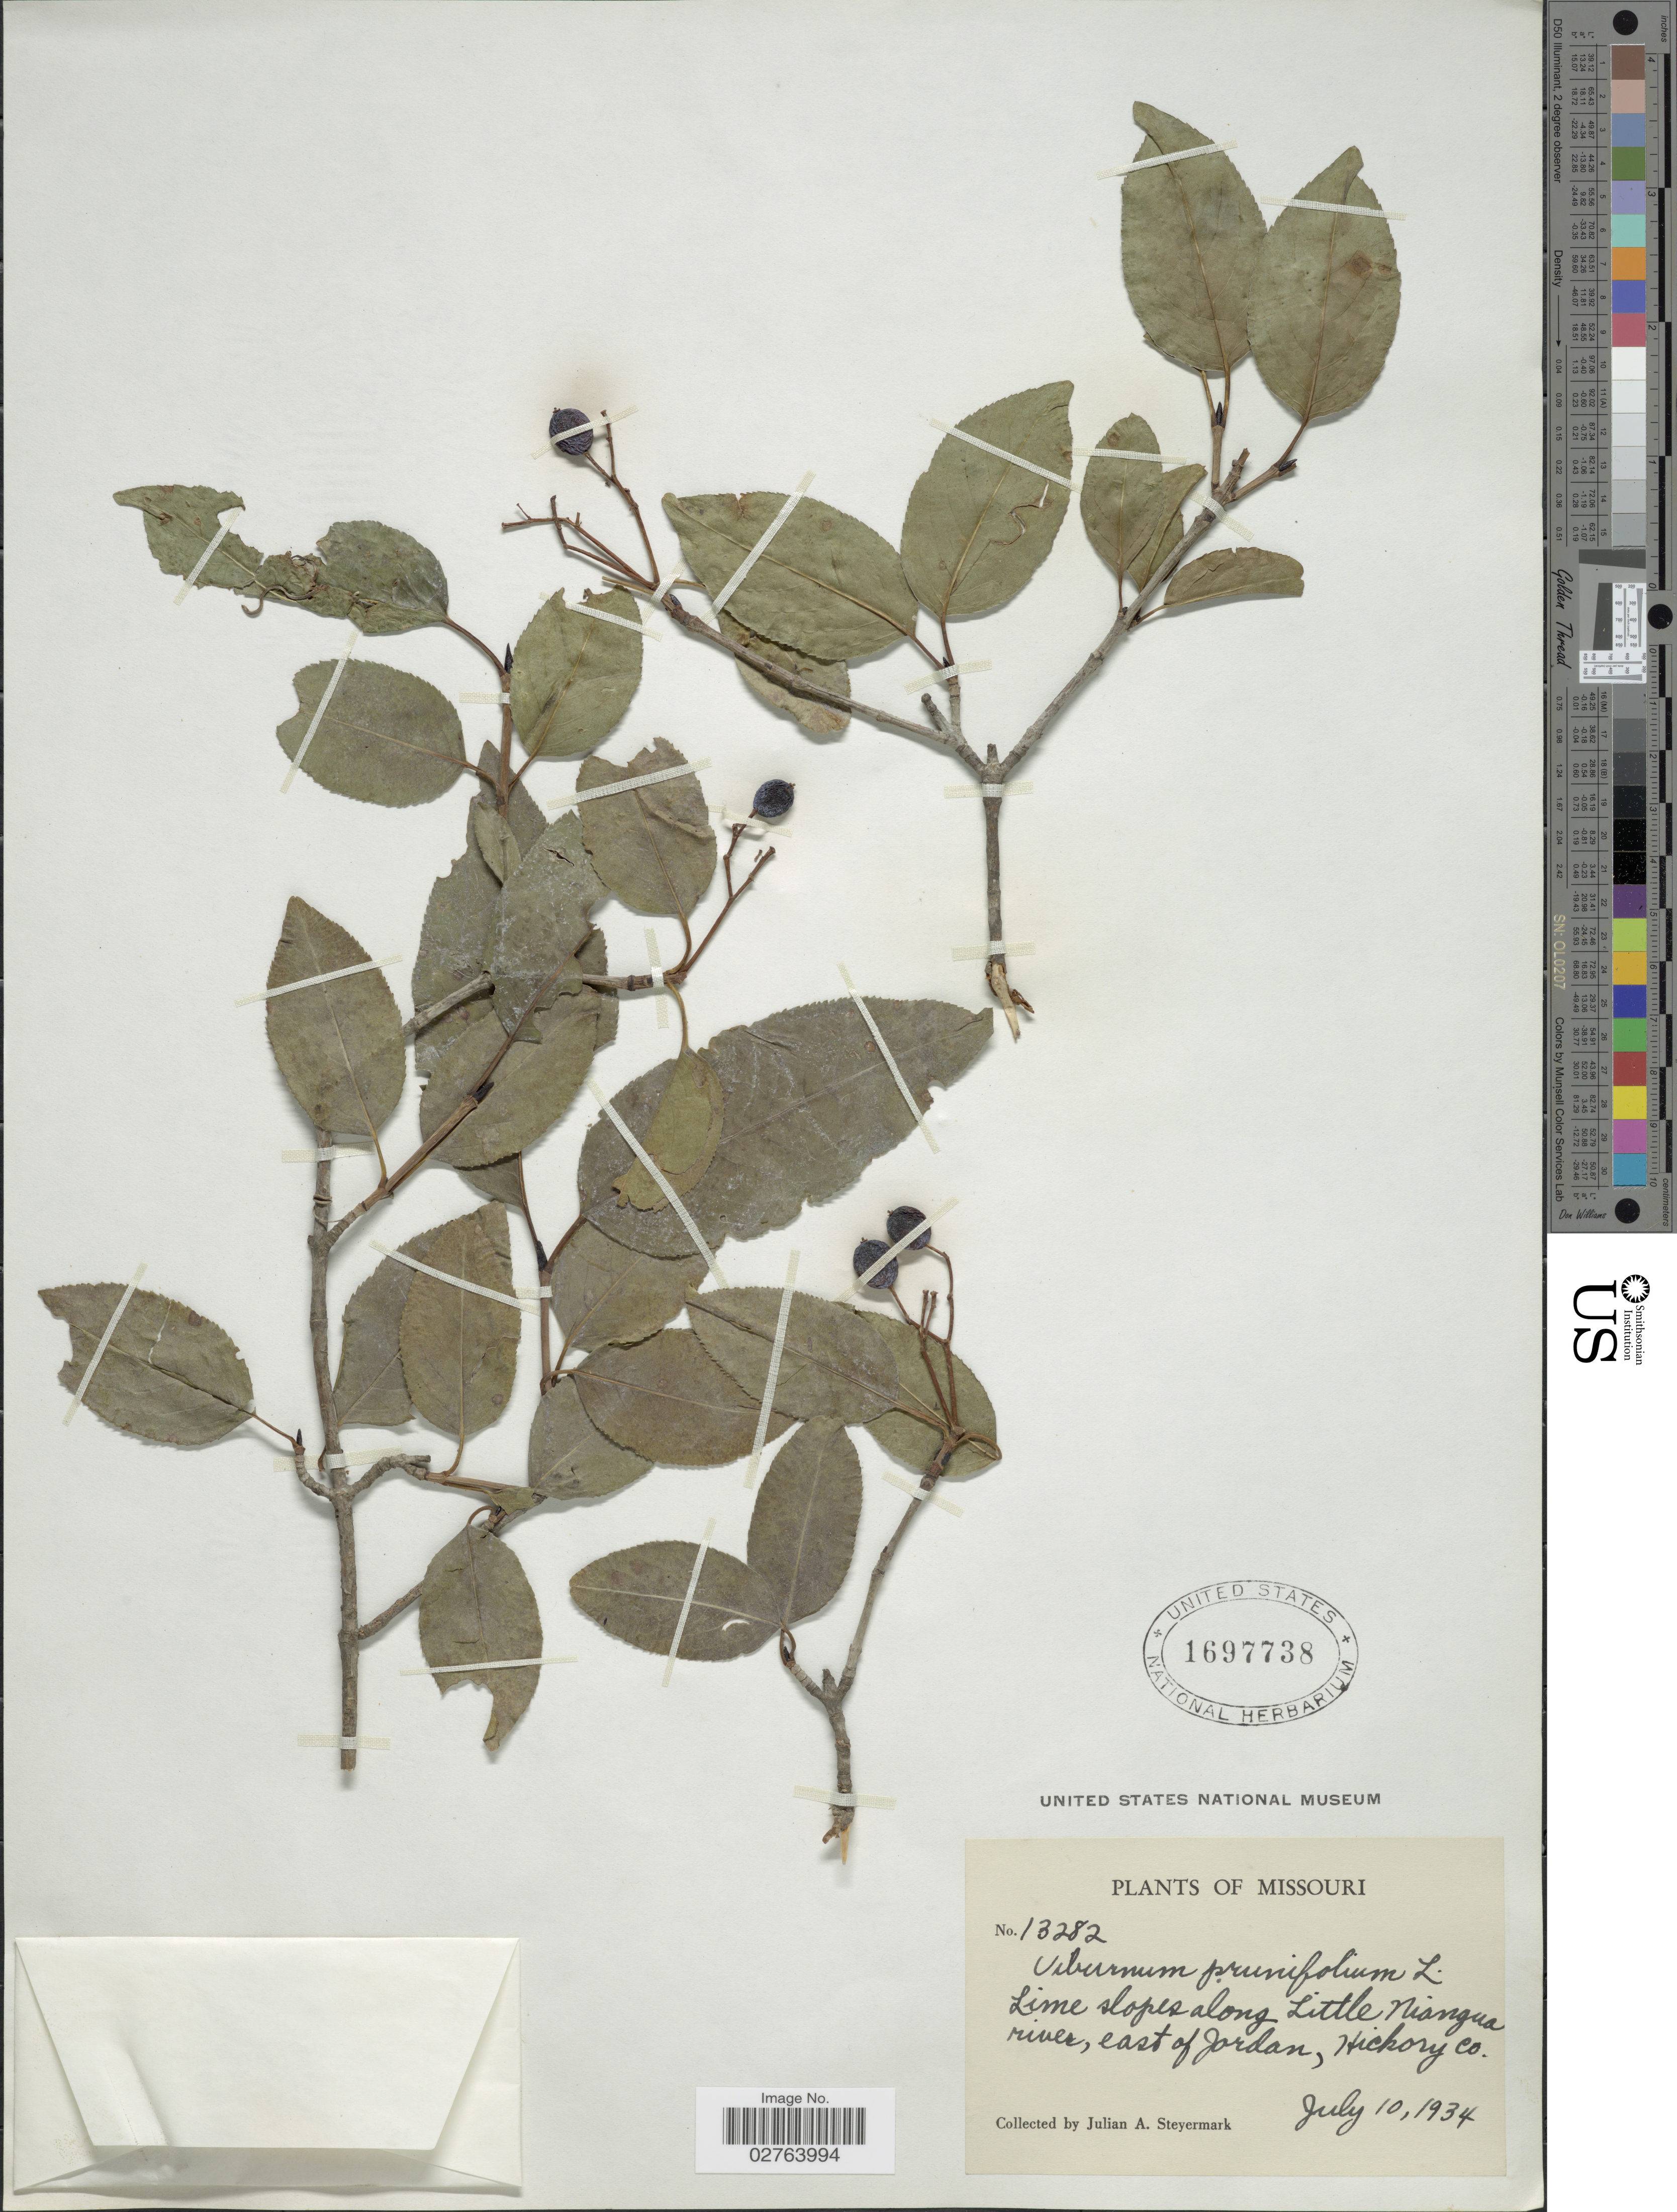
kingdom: Plantae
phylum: Tracheophyta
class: Magnoliopsida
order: Dipsacales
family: Viburnaceae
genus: Viburnum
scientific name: Viburnum prunifolium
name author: L.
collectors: J. Steyermark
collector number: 13282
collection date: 1934-07-10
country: United States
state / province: Missouri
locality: Lime slopes along Little Niangua river, east of Jordan, Hickory Co.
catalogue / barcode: US 1697738